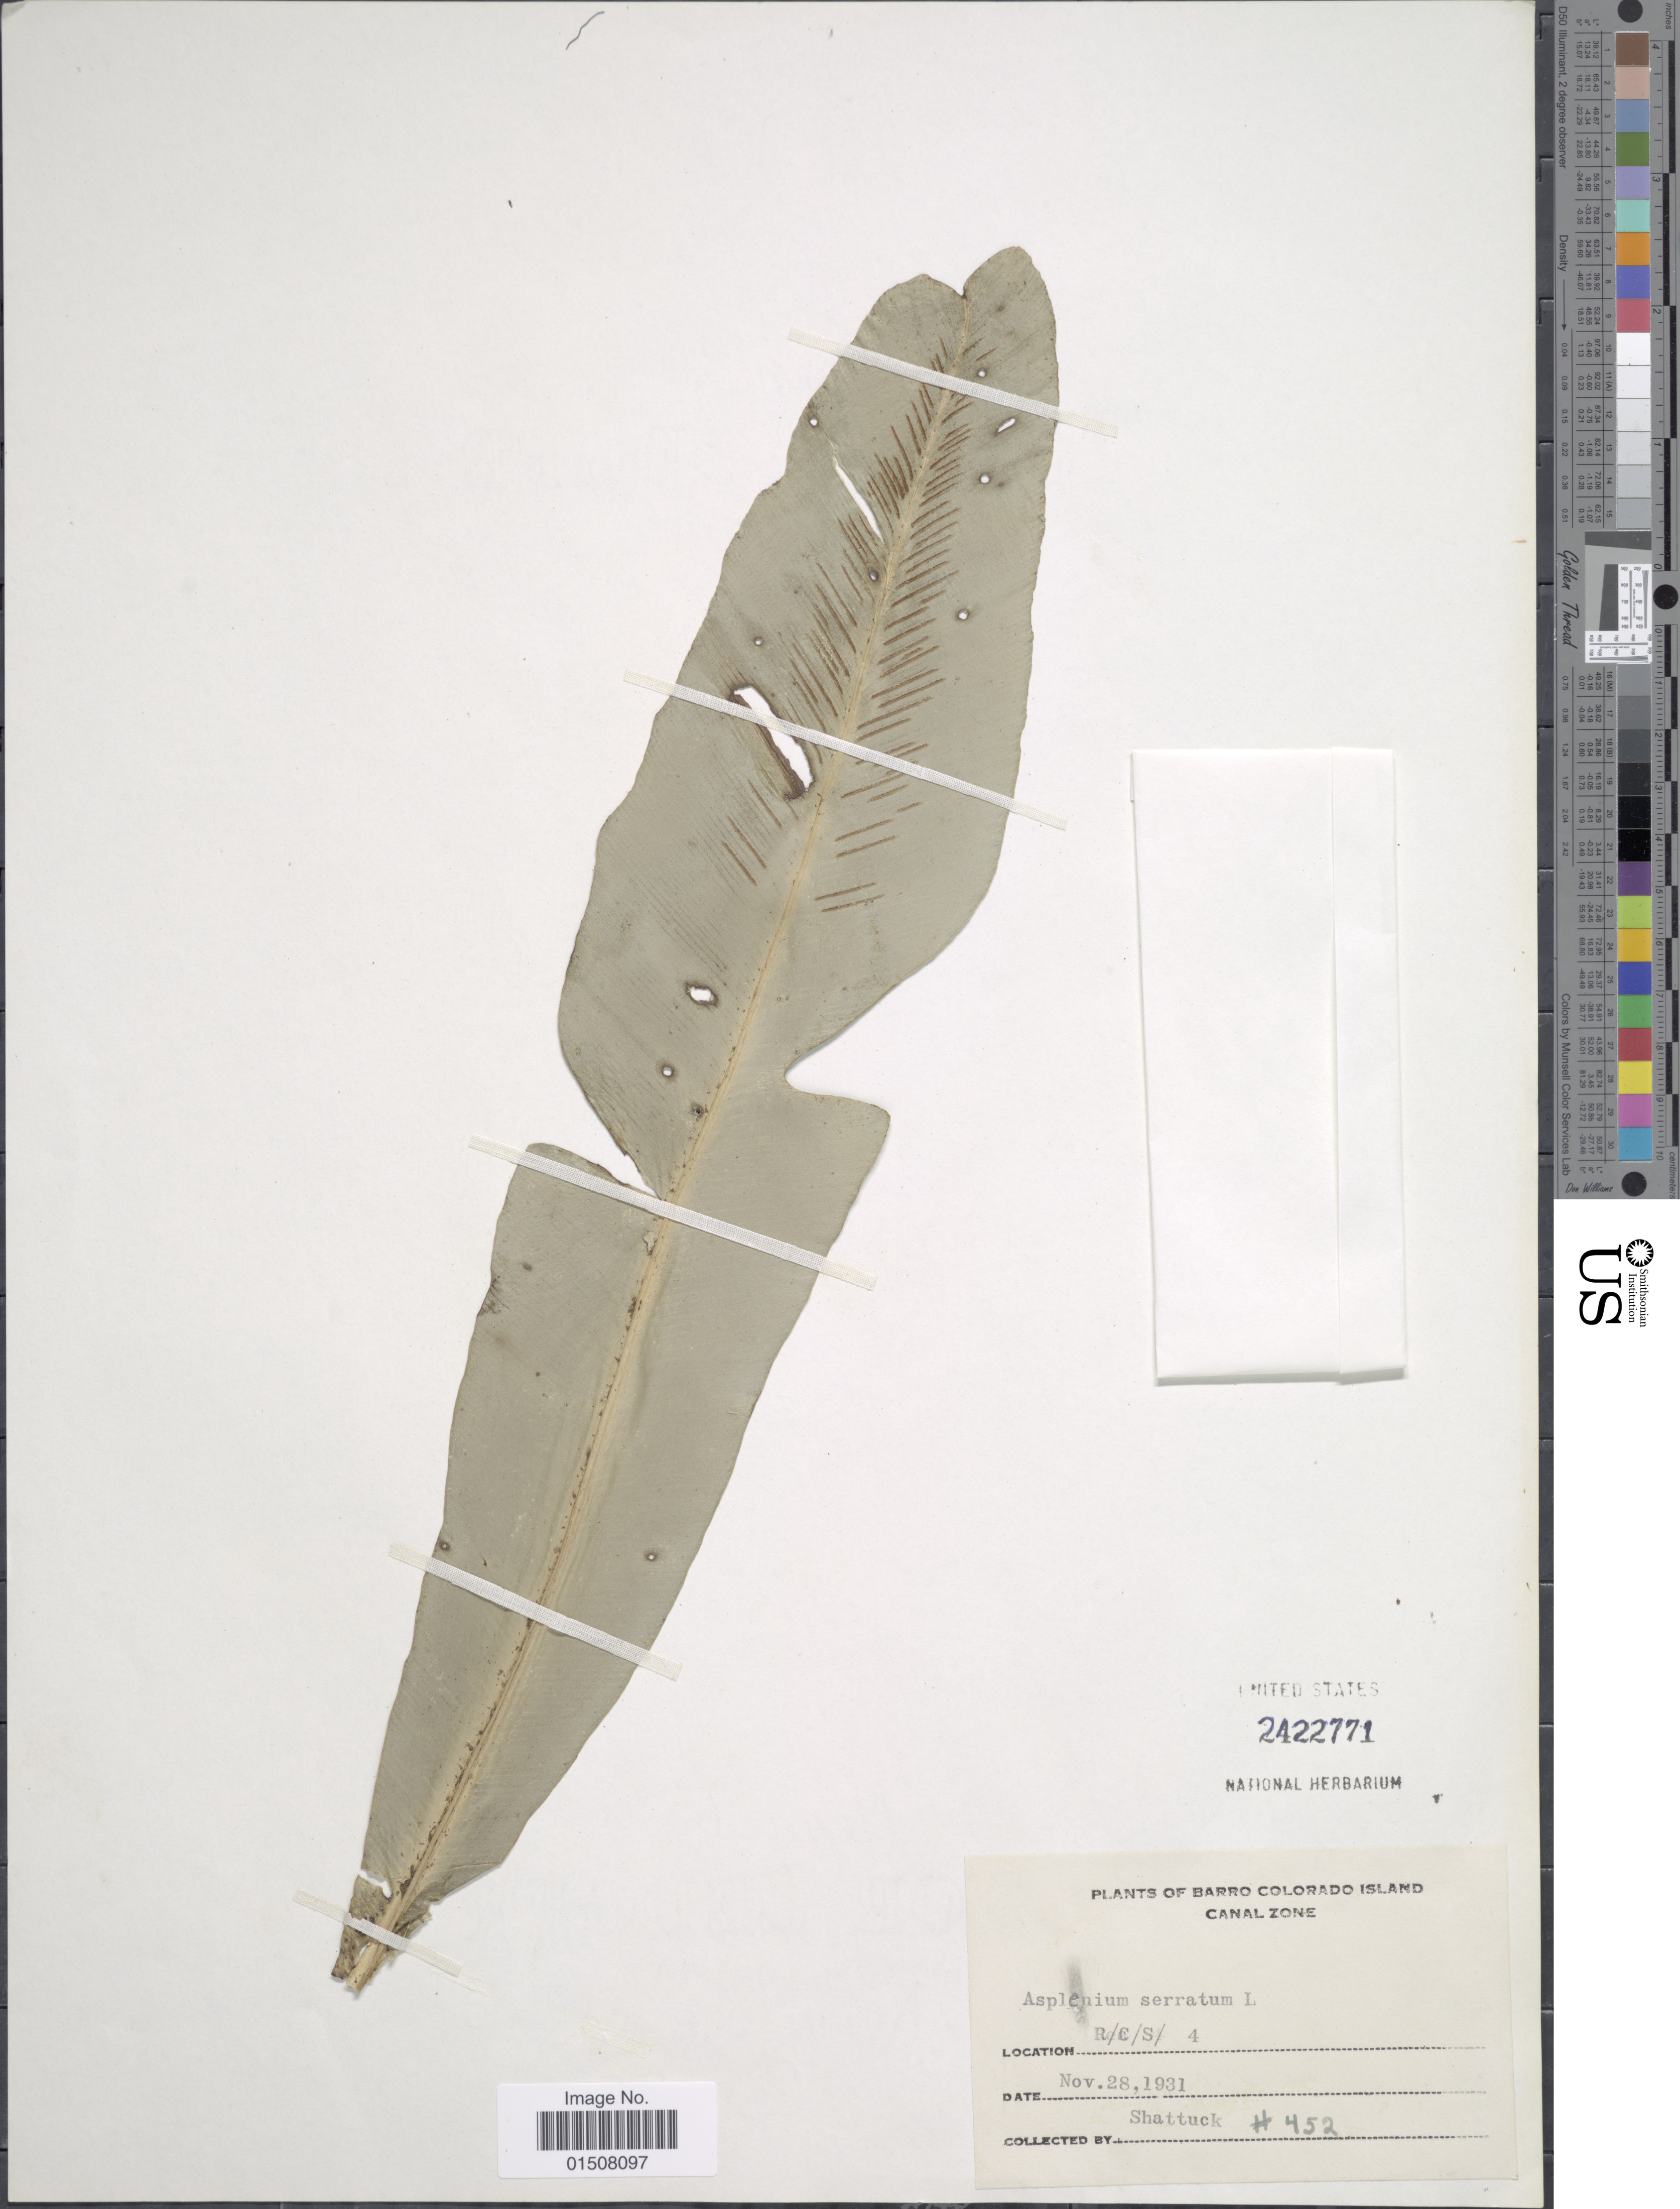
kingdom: Plantae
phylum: Tracheophyta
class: Polypodiopsida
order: Polypodiales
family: Aspleniaceae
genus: Asplenium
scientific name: Asplenium serratum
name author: L.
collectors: Shattuck, --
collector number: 452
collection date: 1931-11-28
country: Panama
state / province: Panamá Oeste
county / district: Canal Zone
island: Barro Colorado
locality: Barro Colorado Island, R/E/S/ 4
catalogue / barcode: US 2422771